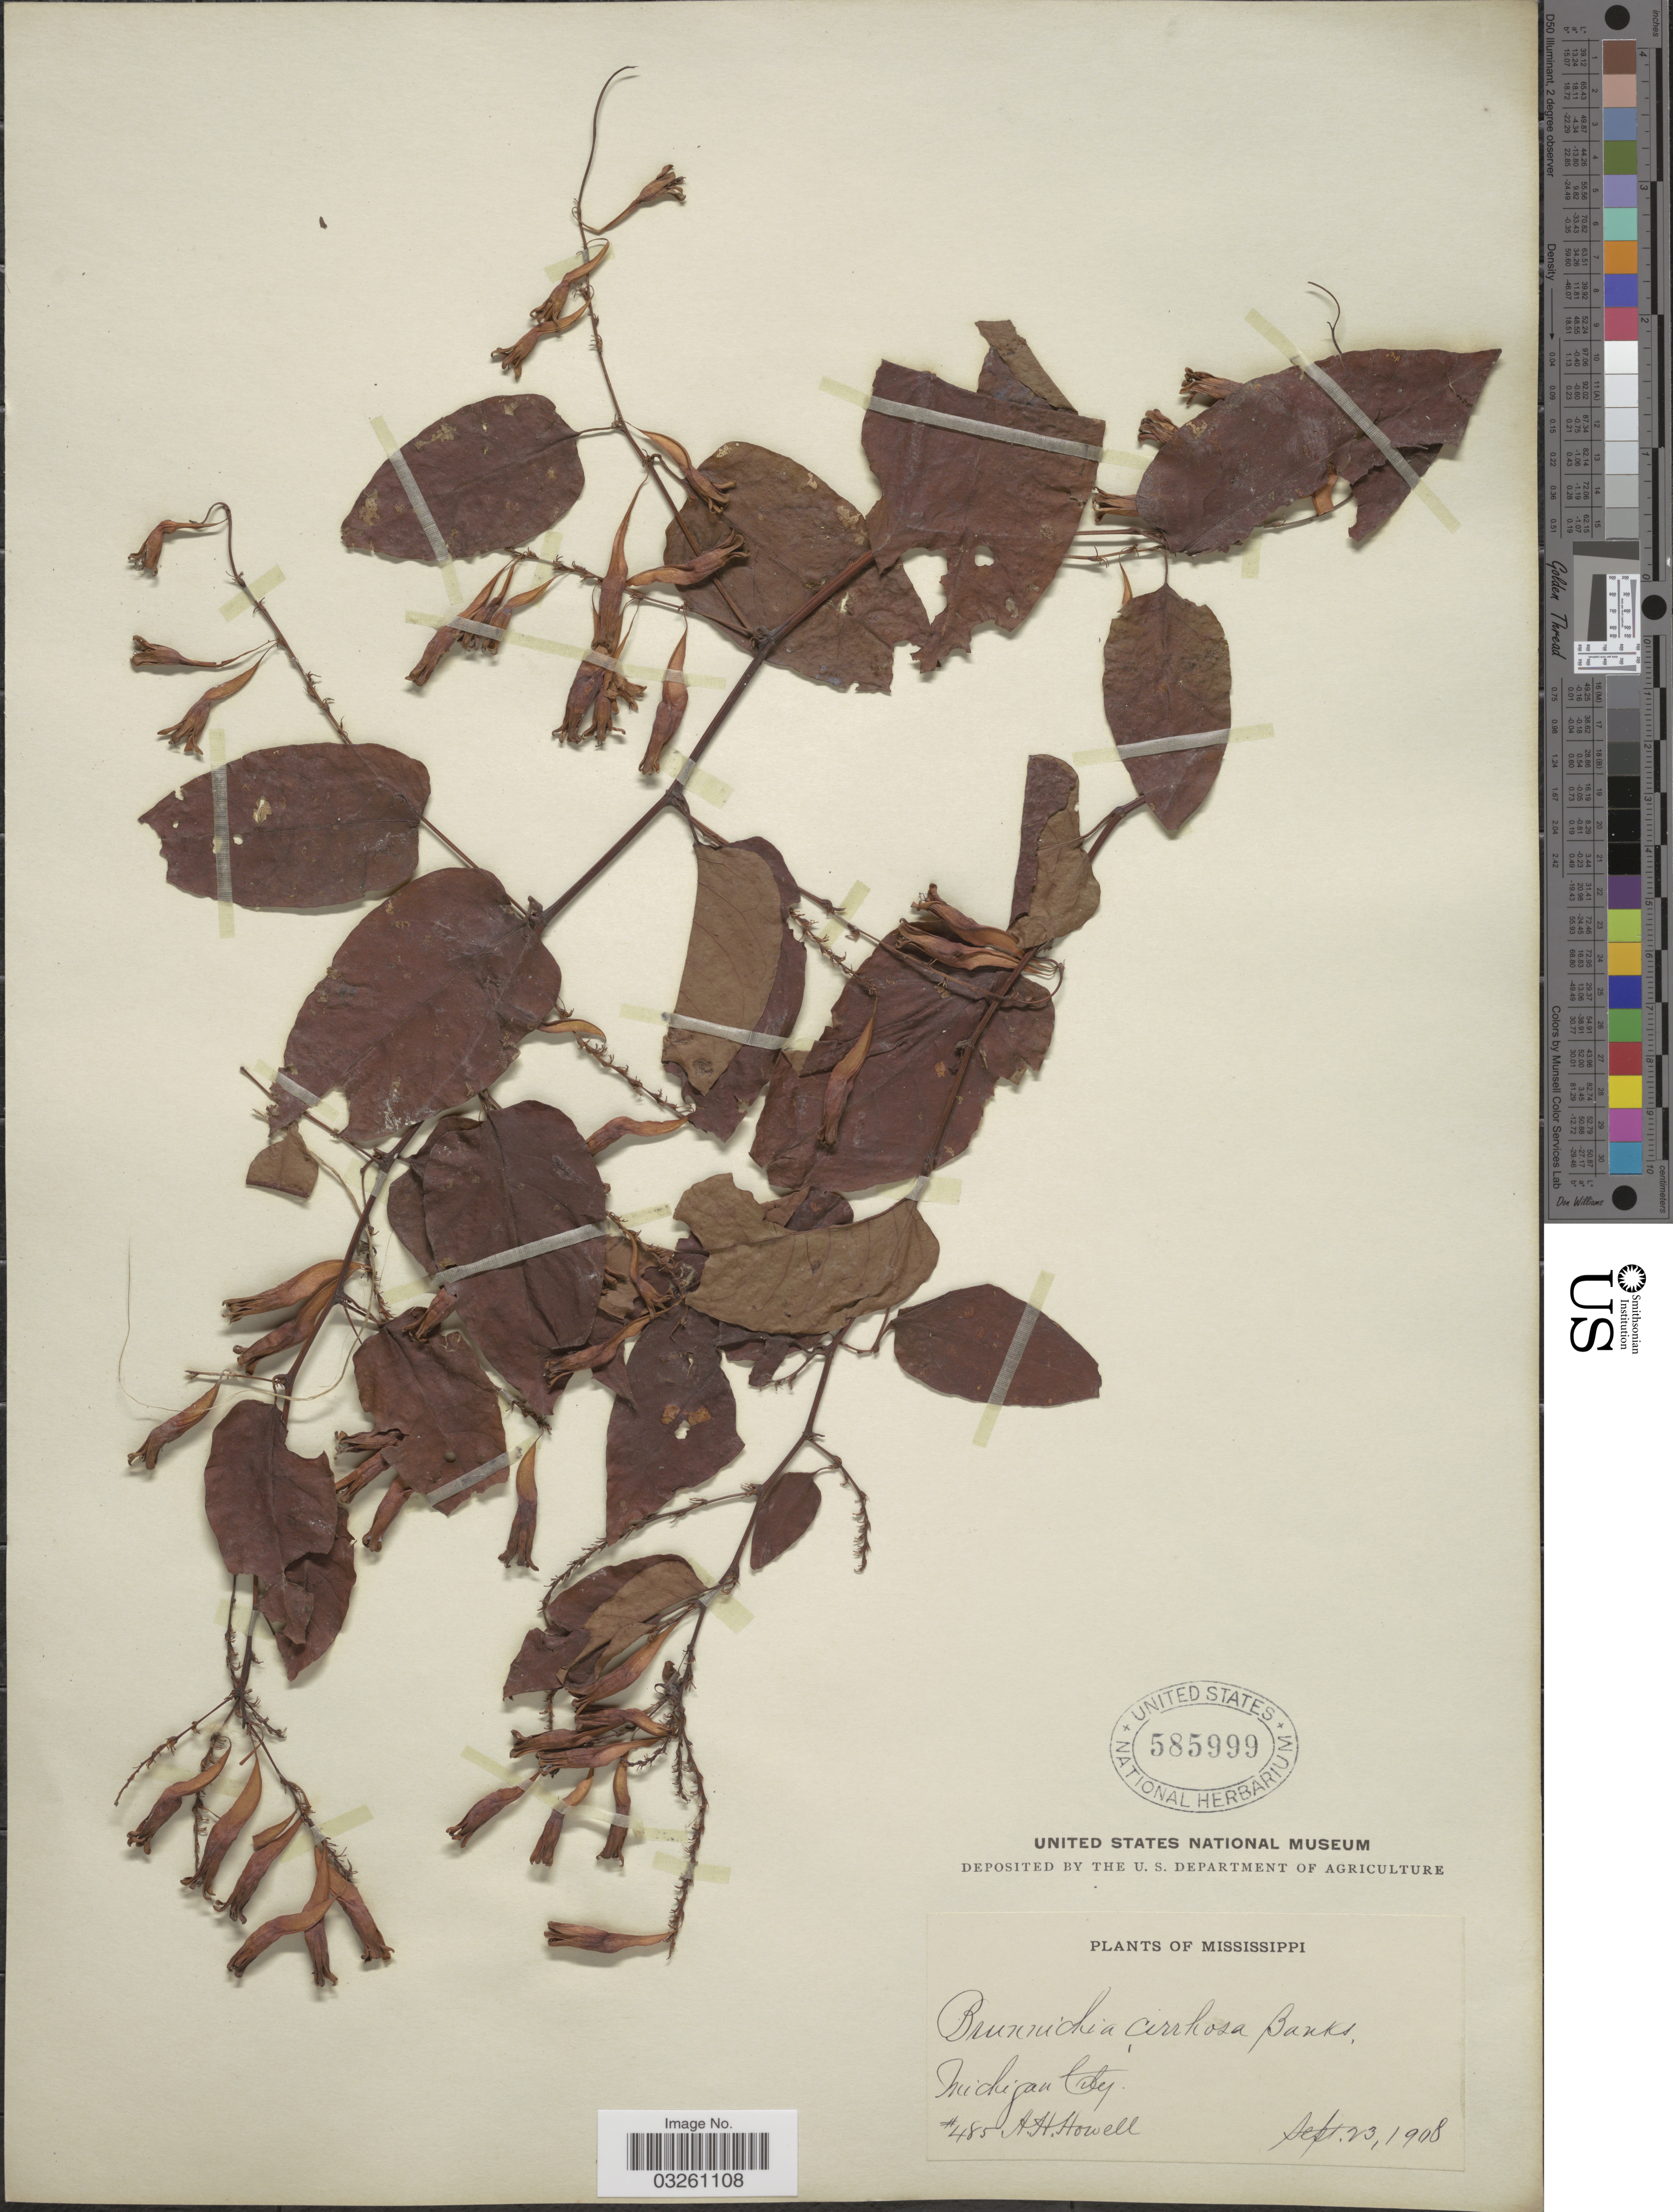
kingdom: Plantae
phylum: Tracheophyta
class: Magnoliopsida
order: Caryophyllales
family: Polygonaceae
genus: Brunnichia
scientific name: Brunnichia cirrhosa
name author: Gaertn.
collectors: A. Howell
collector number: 485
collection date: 1908-09-23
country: United States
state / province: Mississippi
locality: Michigan City.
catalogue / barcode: US 585999